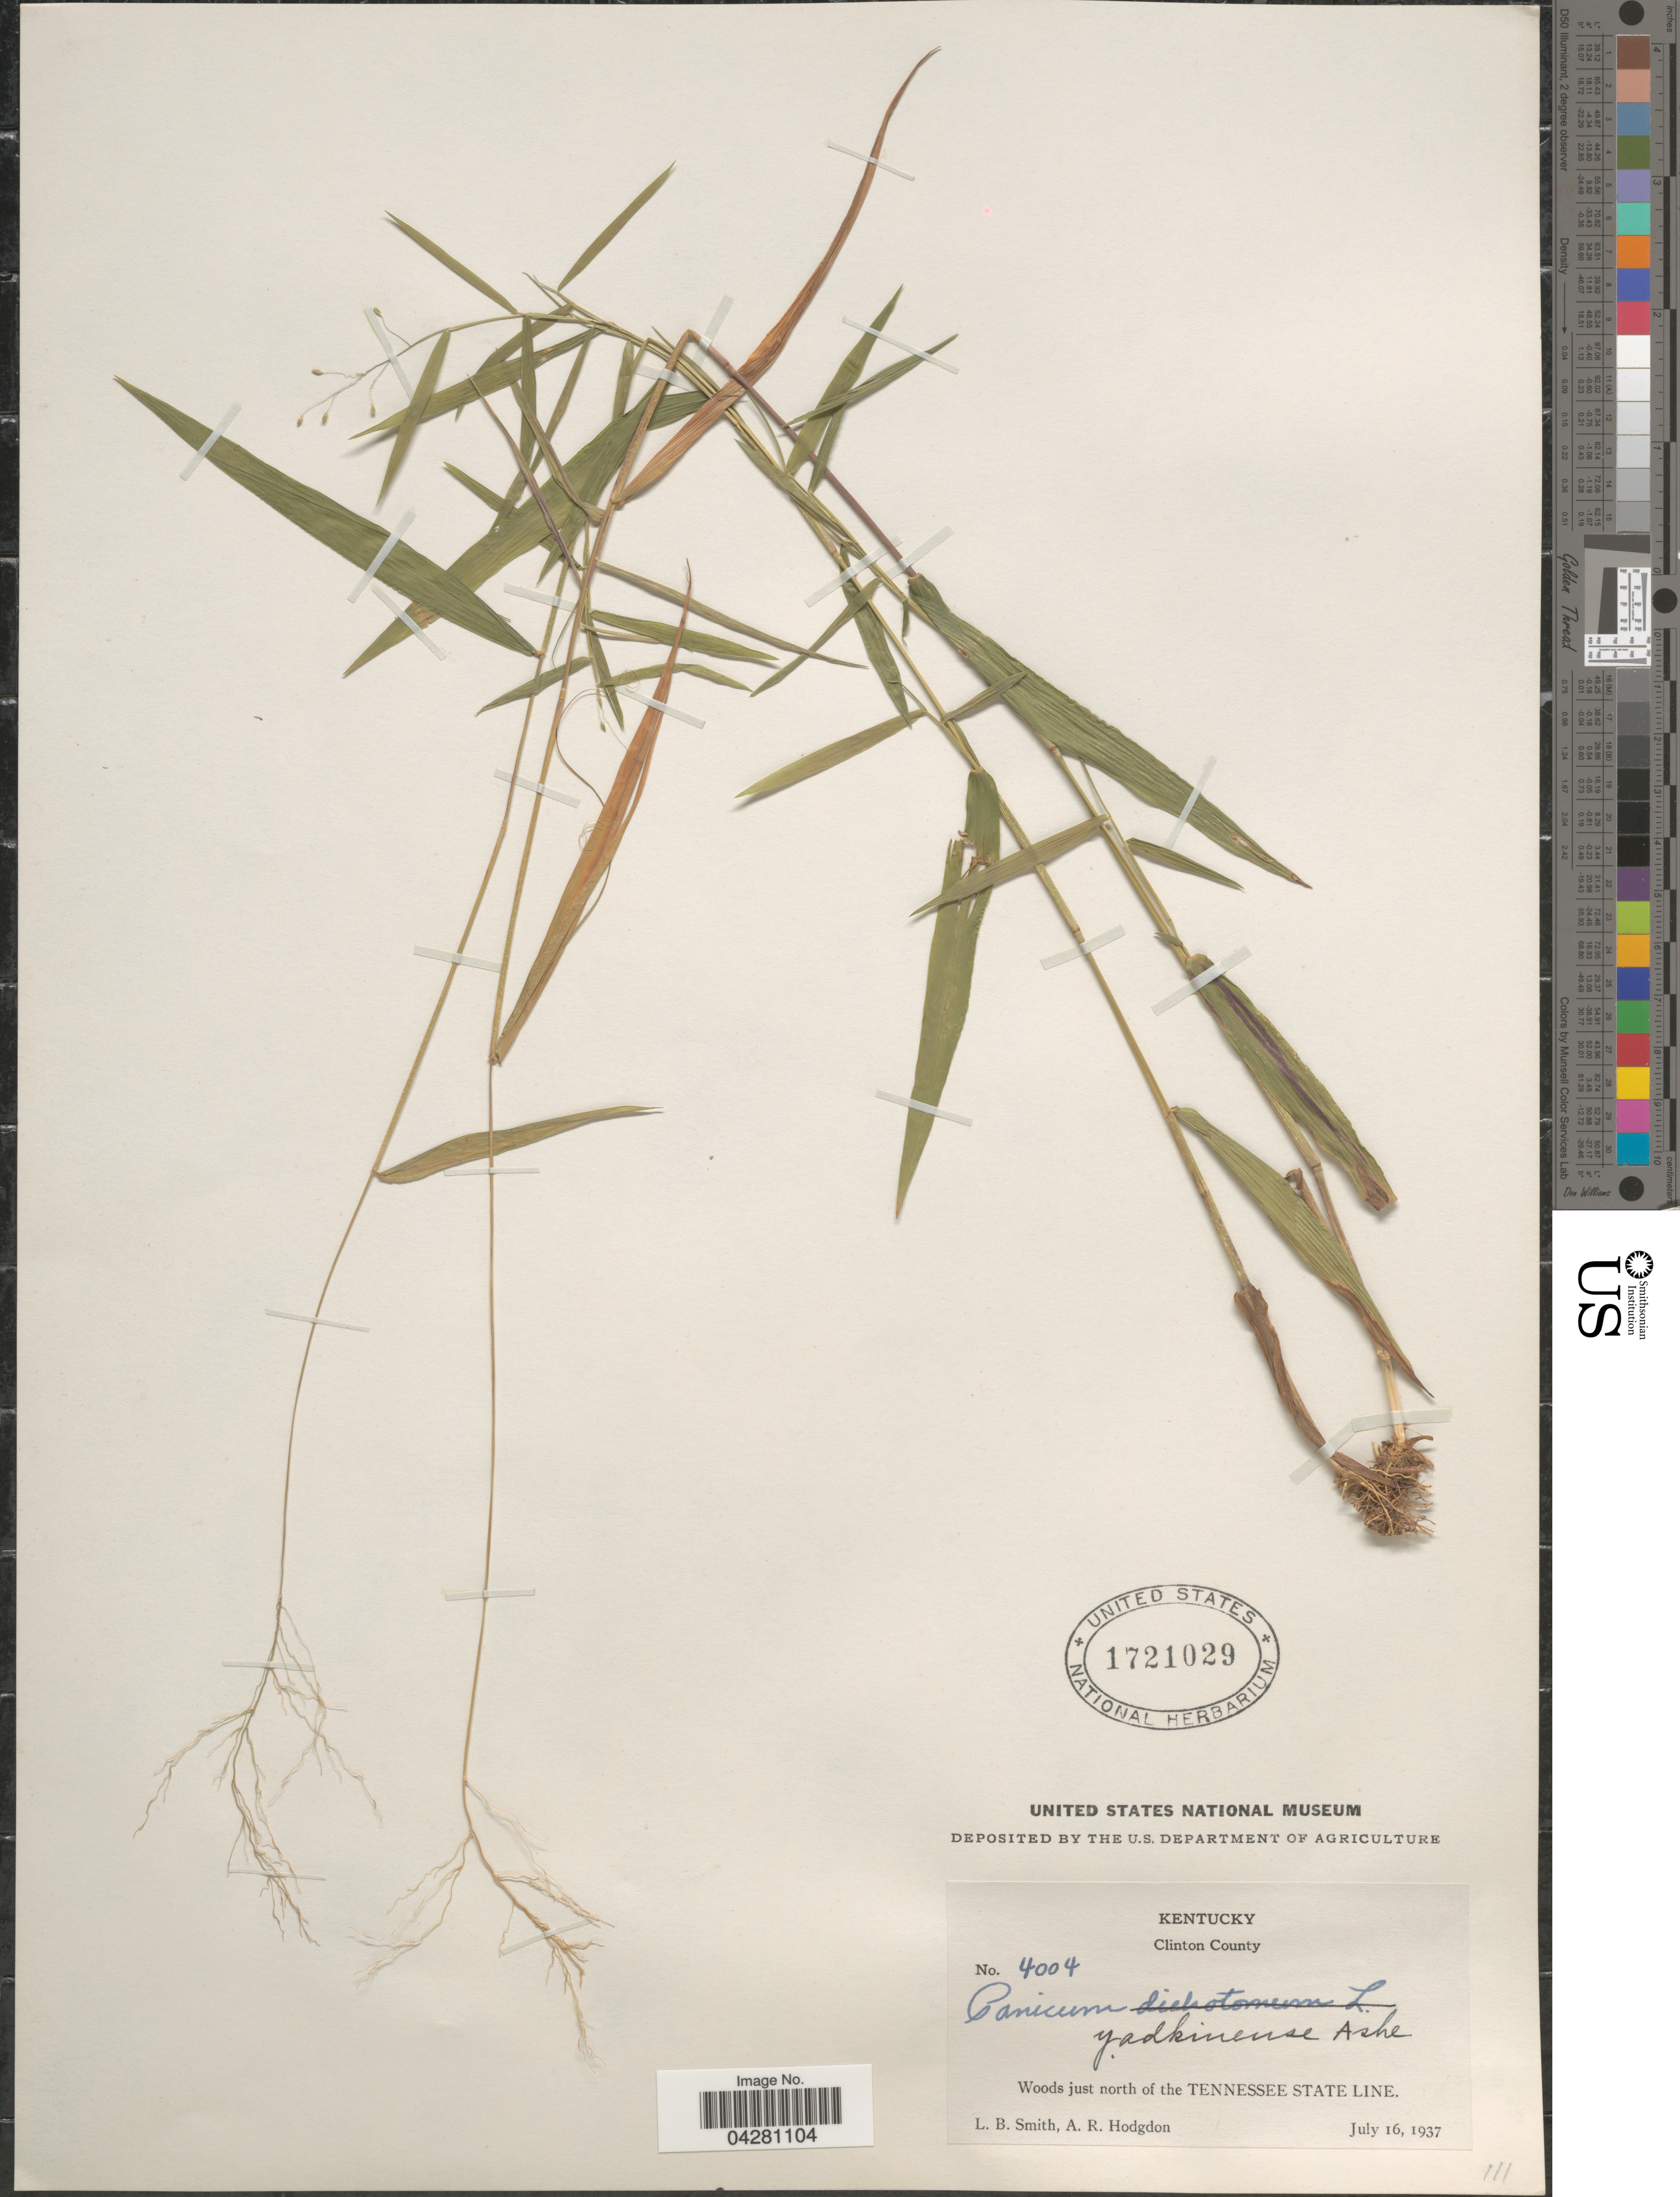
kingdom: Plantae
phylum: Tracheophyta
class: Liliopsida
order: Poales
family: Poaceae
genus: Dichanthelium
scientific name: Dichanthelium dichotomum var. dichotomum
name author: (L.) Gould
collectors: L. Smith & A. R. Hodgdon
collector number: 4004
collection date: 1937-07-16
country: United States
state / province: Kentucky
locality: Clinton County. Woods just north of the Tennessee State Line.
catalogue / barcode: US 1721029